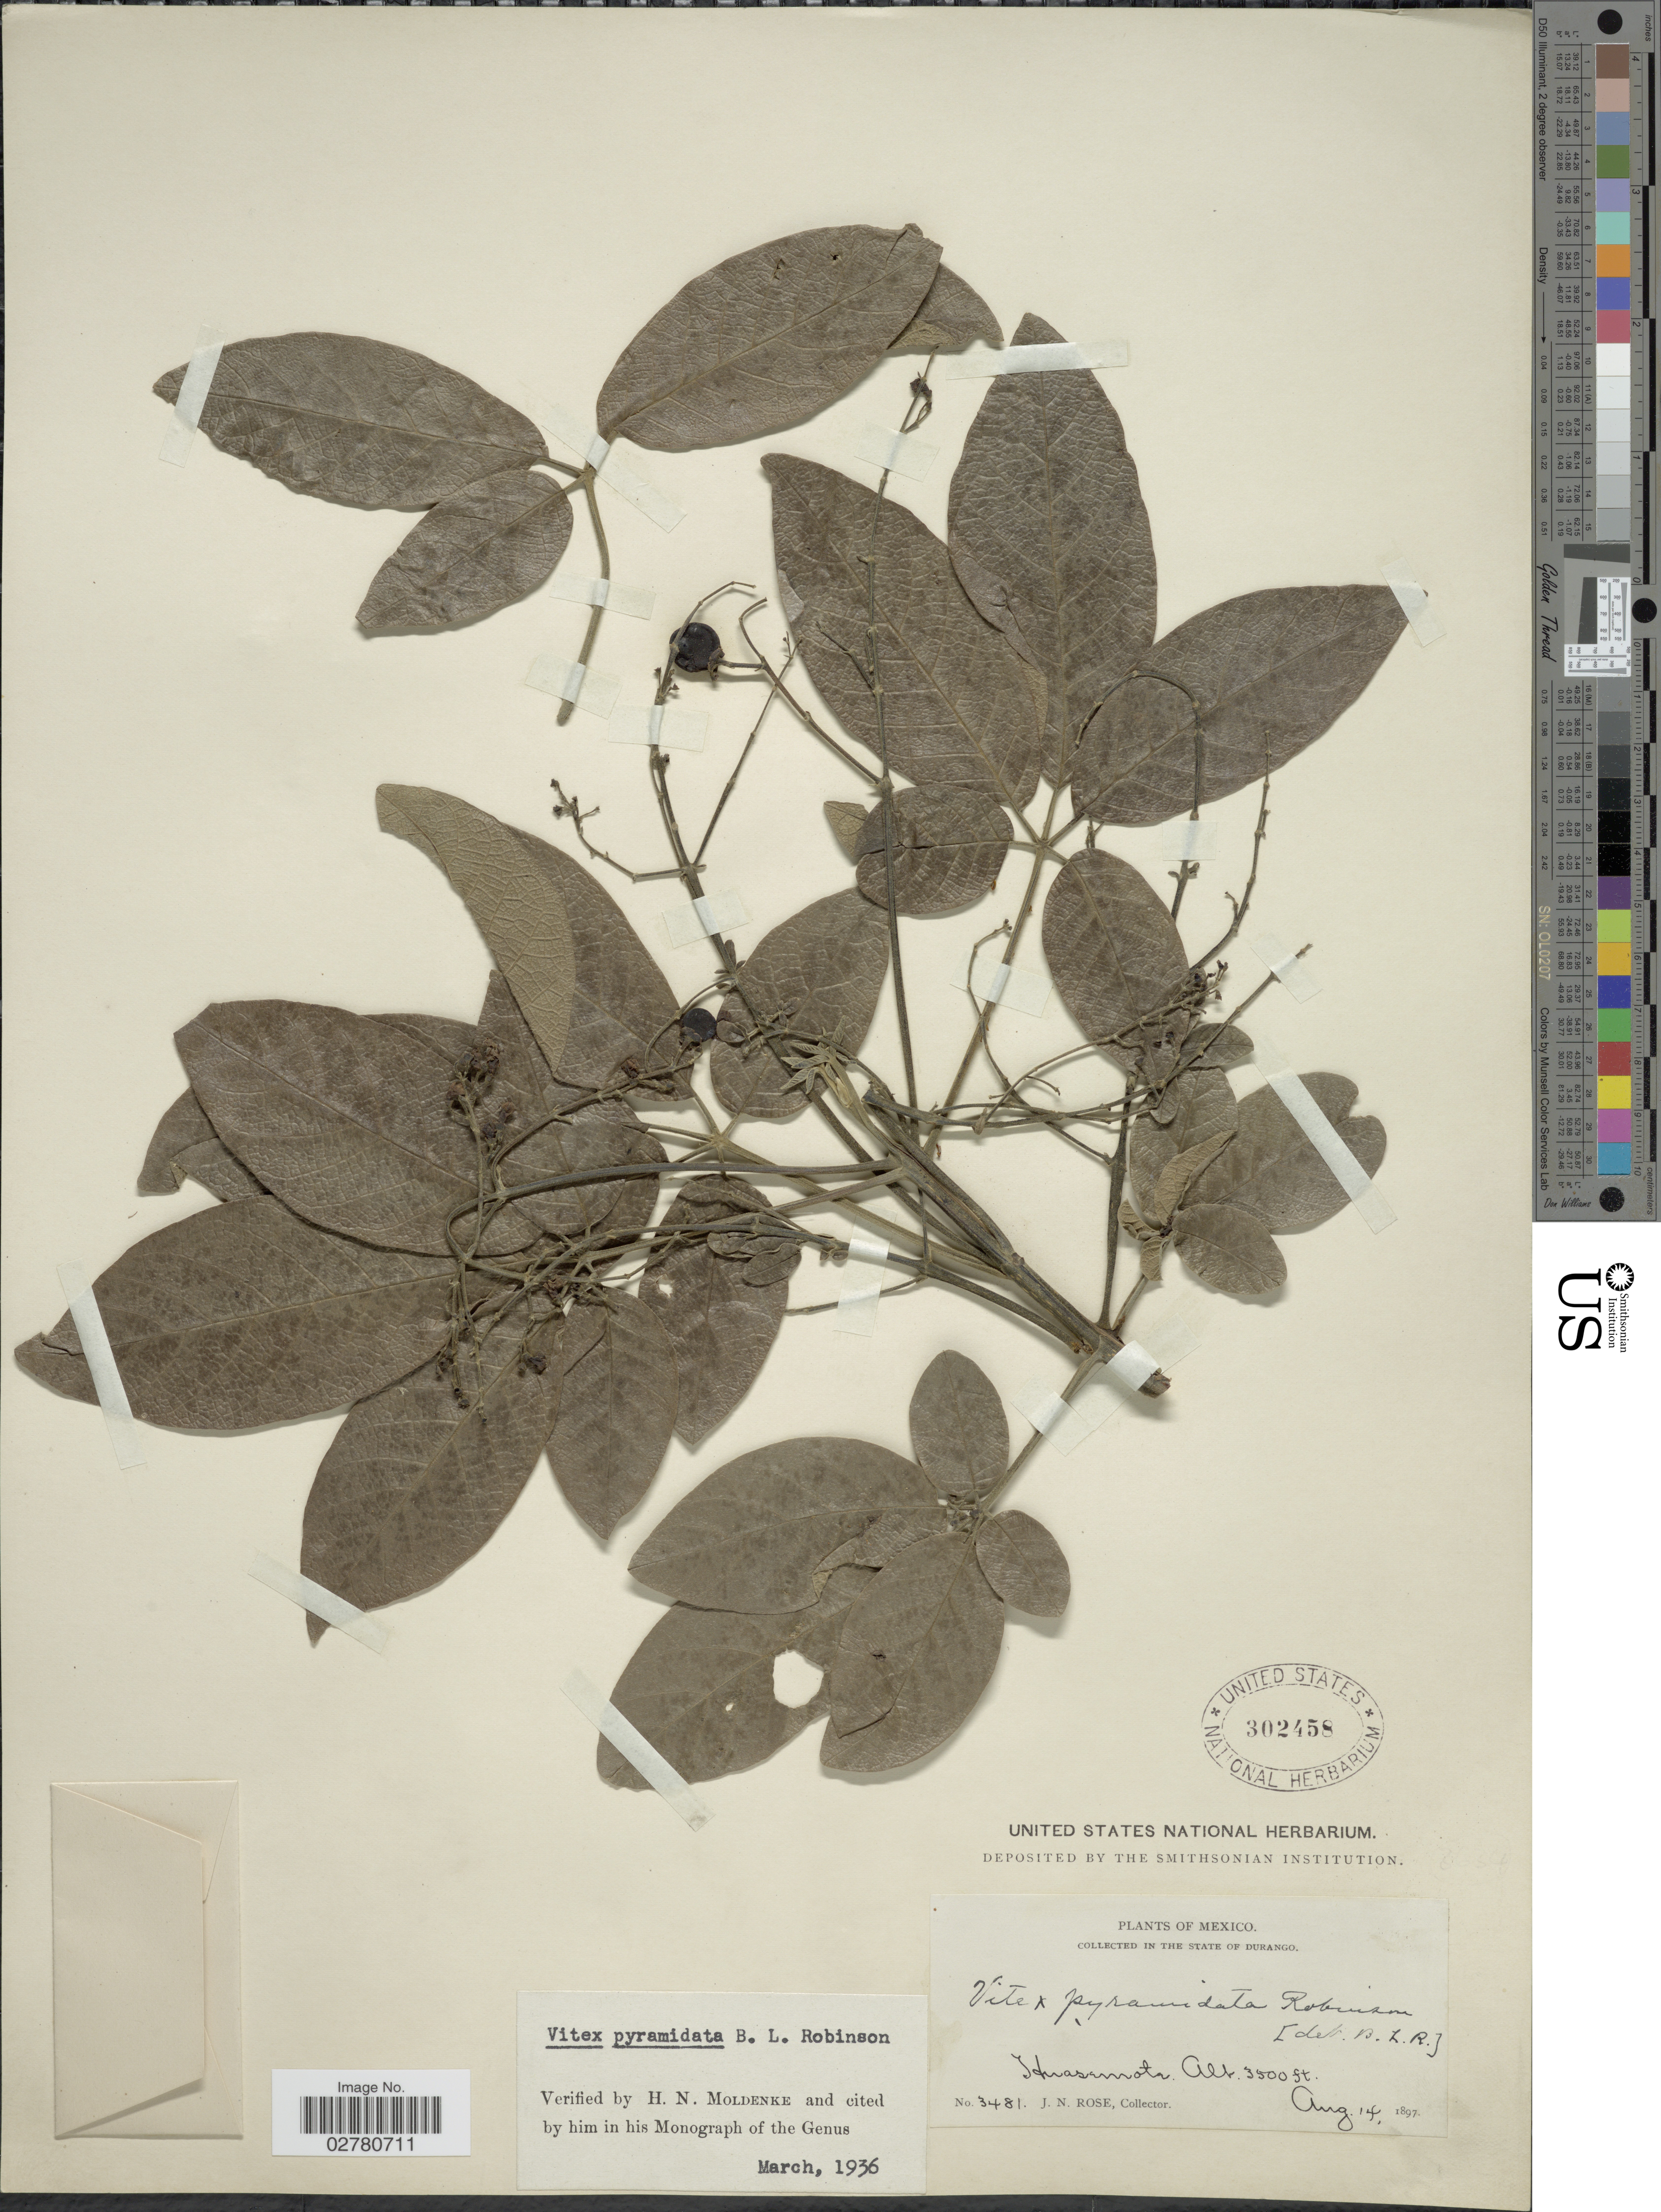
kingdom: Plantae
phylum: Tracheophyta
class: Magnoliopsida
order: Lamiales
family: Lamiaceae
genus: Vitex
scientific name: Vitex pyramidata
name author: B.L. Rob.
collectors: J. N. Rose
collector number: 3481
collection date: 1897-08-14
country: Mexico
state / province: Durango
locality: Huasemote.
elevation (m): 1067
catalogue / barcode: US 302458